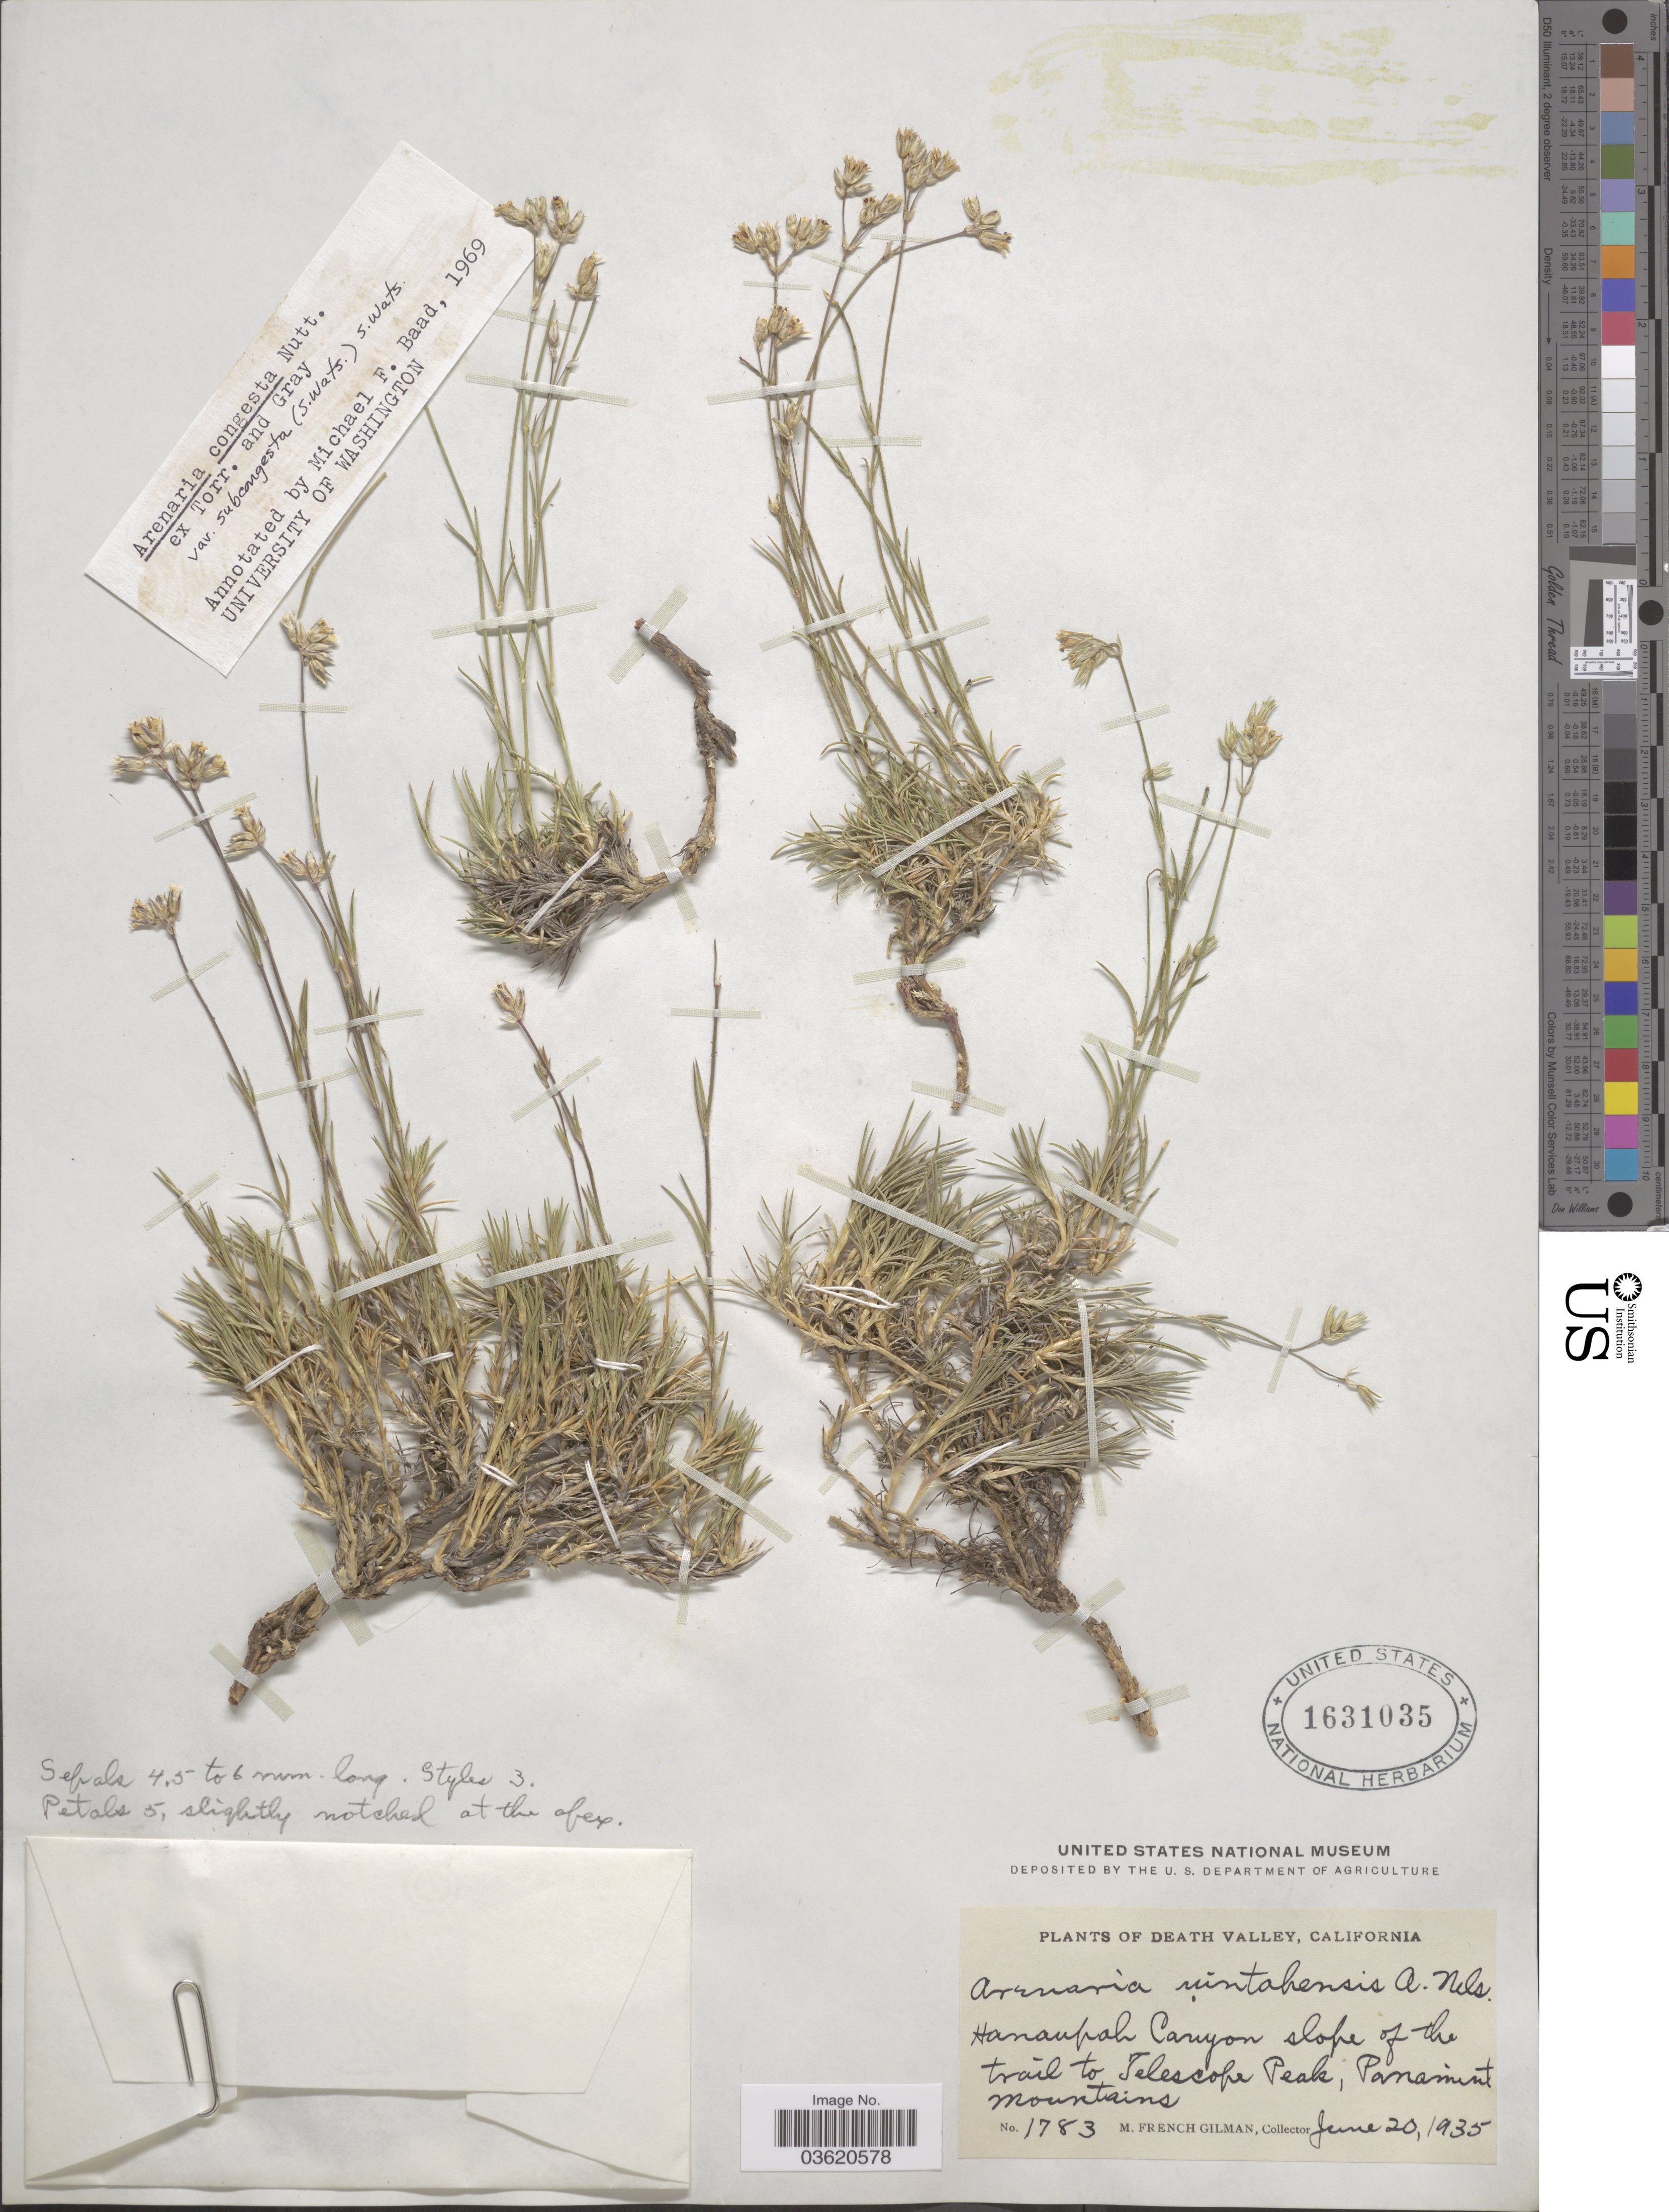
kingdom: Plantae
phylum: Tracheophyta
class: Magnoliopsida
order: Caryophyllales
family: Caryophyllaceae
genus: Eremogone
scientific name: Eremogone congesta var. subcongesta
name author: (Maguire) R.L. Hartm. & Rabeler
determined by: U.S. National Herbarium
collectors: M. F. Gilman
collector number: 1783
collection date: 1935-06-20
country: United States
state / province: California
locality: Death Valley. Hananpah Canyon slope of the trail to Telescope Peak, Panamint Mountains.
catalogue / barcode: US 1631035